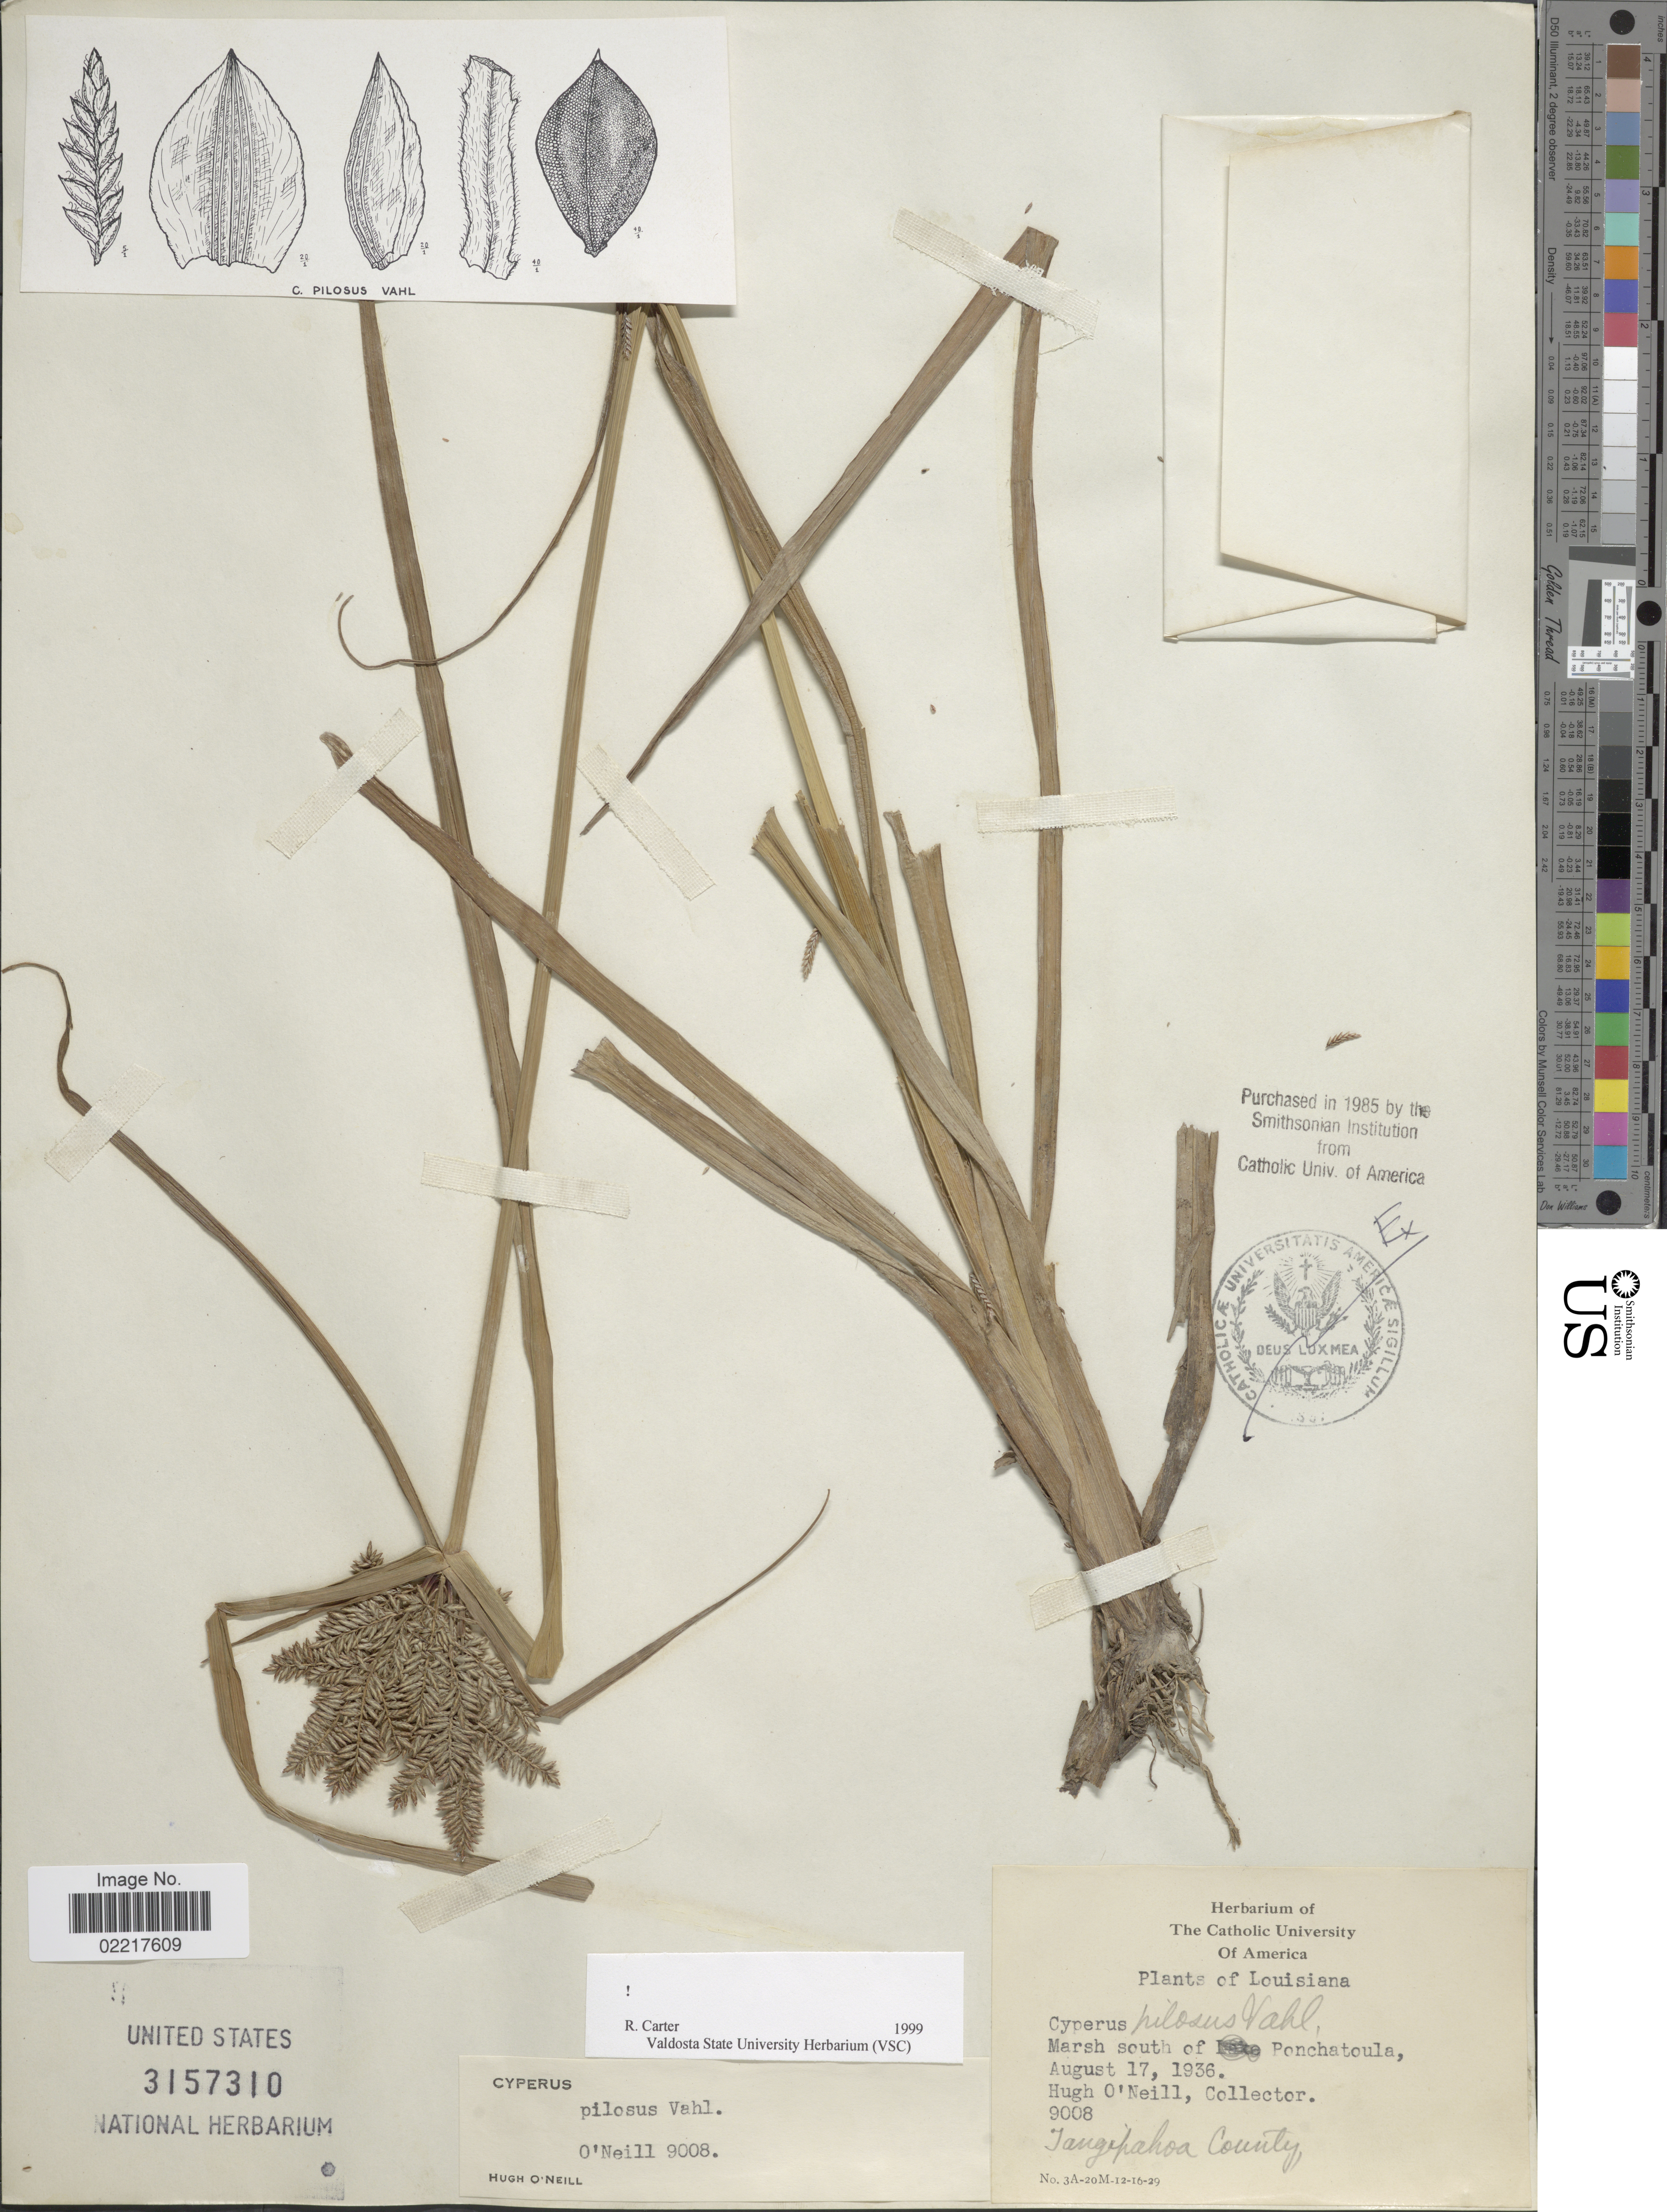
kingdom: Plantae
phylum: Tracheophyta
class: Liliopsida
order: Poales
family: Cyperaceae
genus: Cyperus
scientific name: Cyperus pilosus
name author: Vahl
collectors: H. O'Neill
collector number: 9008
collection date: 1936-08-17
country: United States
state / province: Louisiana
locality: Marsh south of Ponchatoula, Tangipahoa County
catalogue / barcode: US 3157310